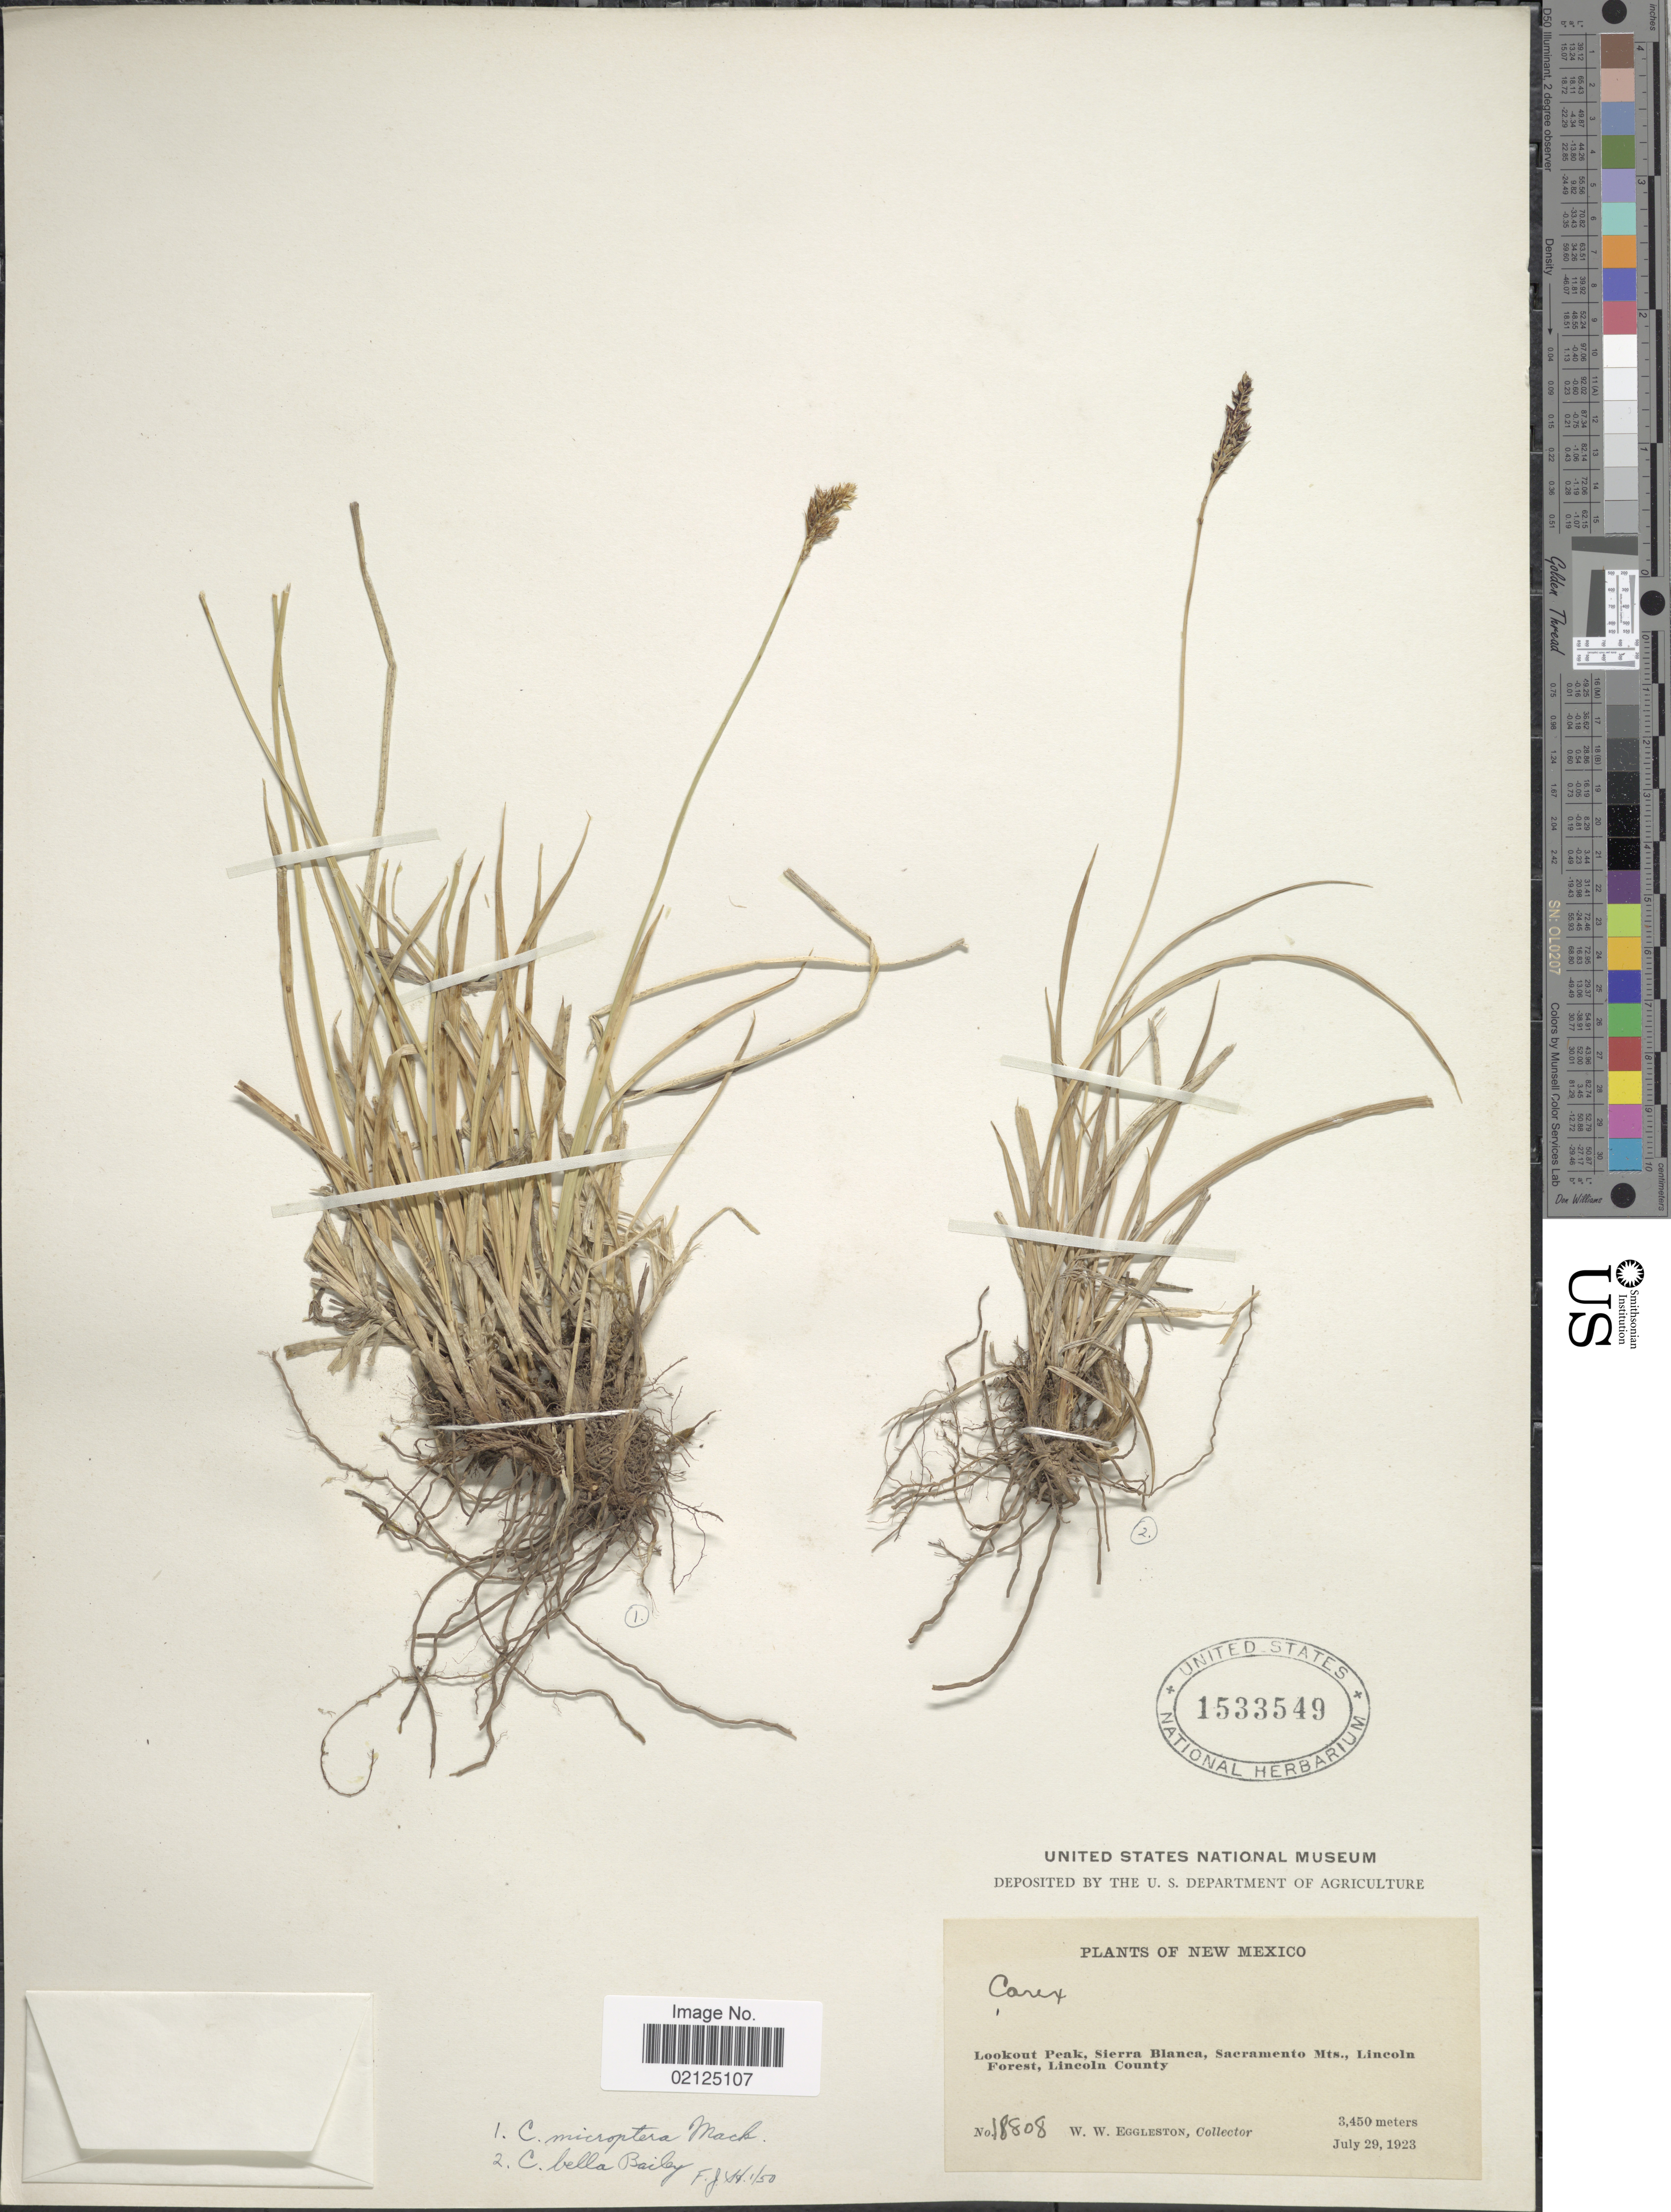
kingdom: Plantae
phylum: Tracheophyta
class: Liliopsida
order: Poales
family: Cyperaceae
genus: Carex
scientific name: Carex microptera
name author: Mack.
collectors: W. W. Eggleston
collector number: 18808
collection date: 1923-07-29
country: United States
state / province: New Mexico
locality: Lookout Peak, Sierra Blanca, Sacramento Mts., Lincoln Forest, Lincoln County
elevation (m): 3450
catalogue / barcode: US 1533549